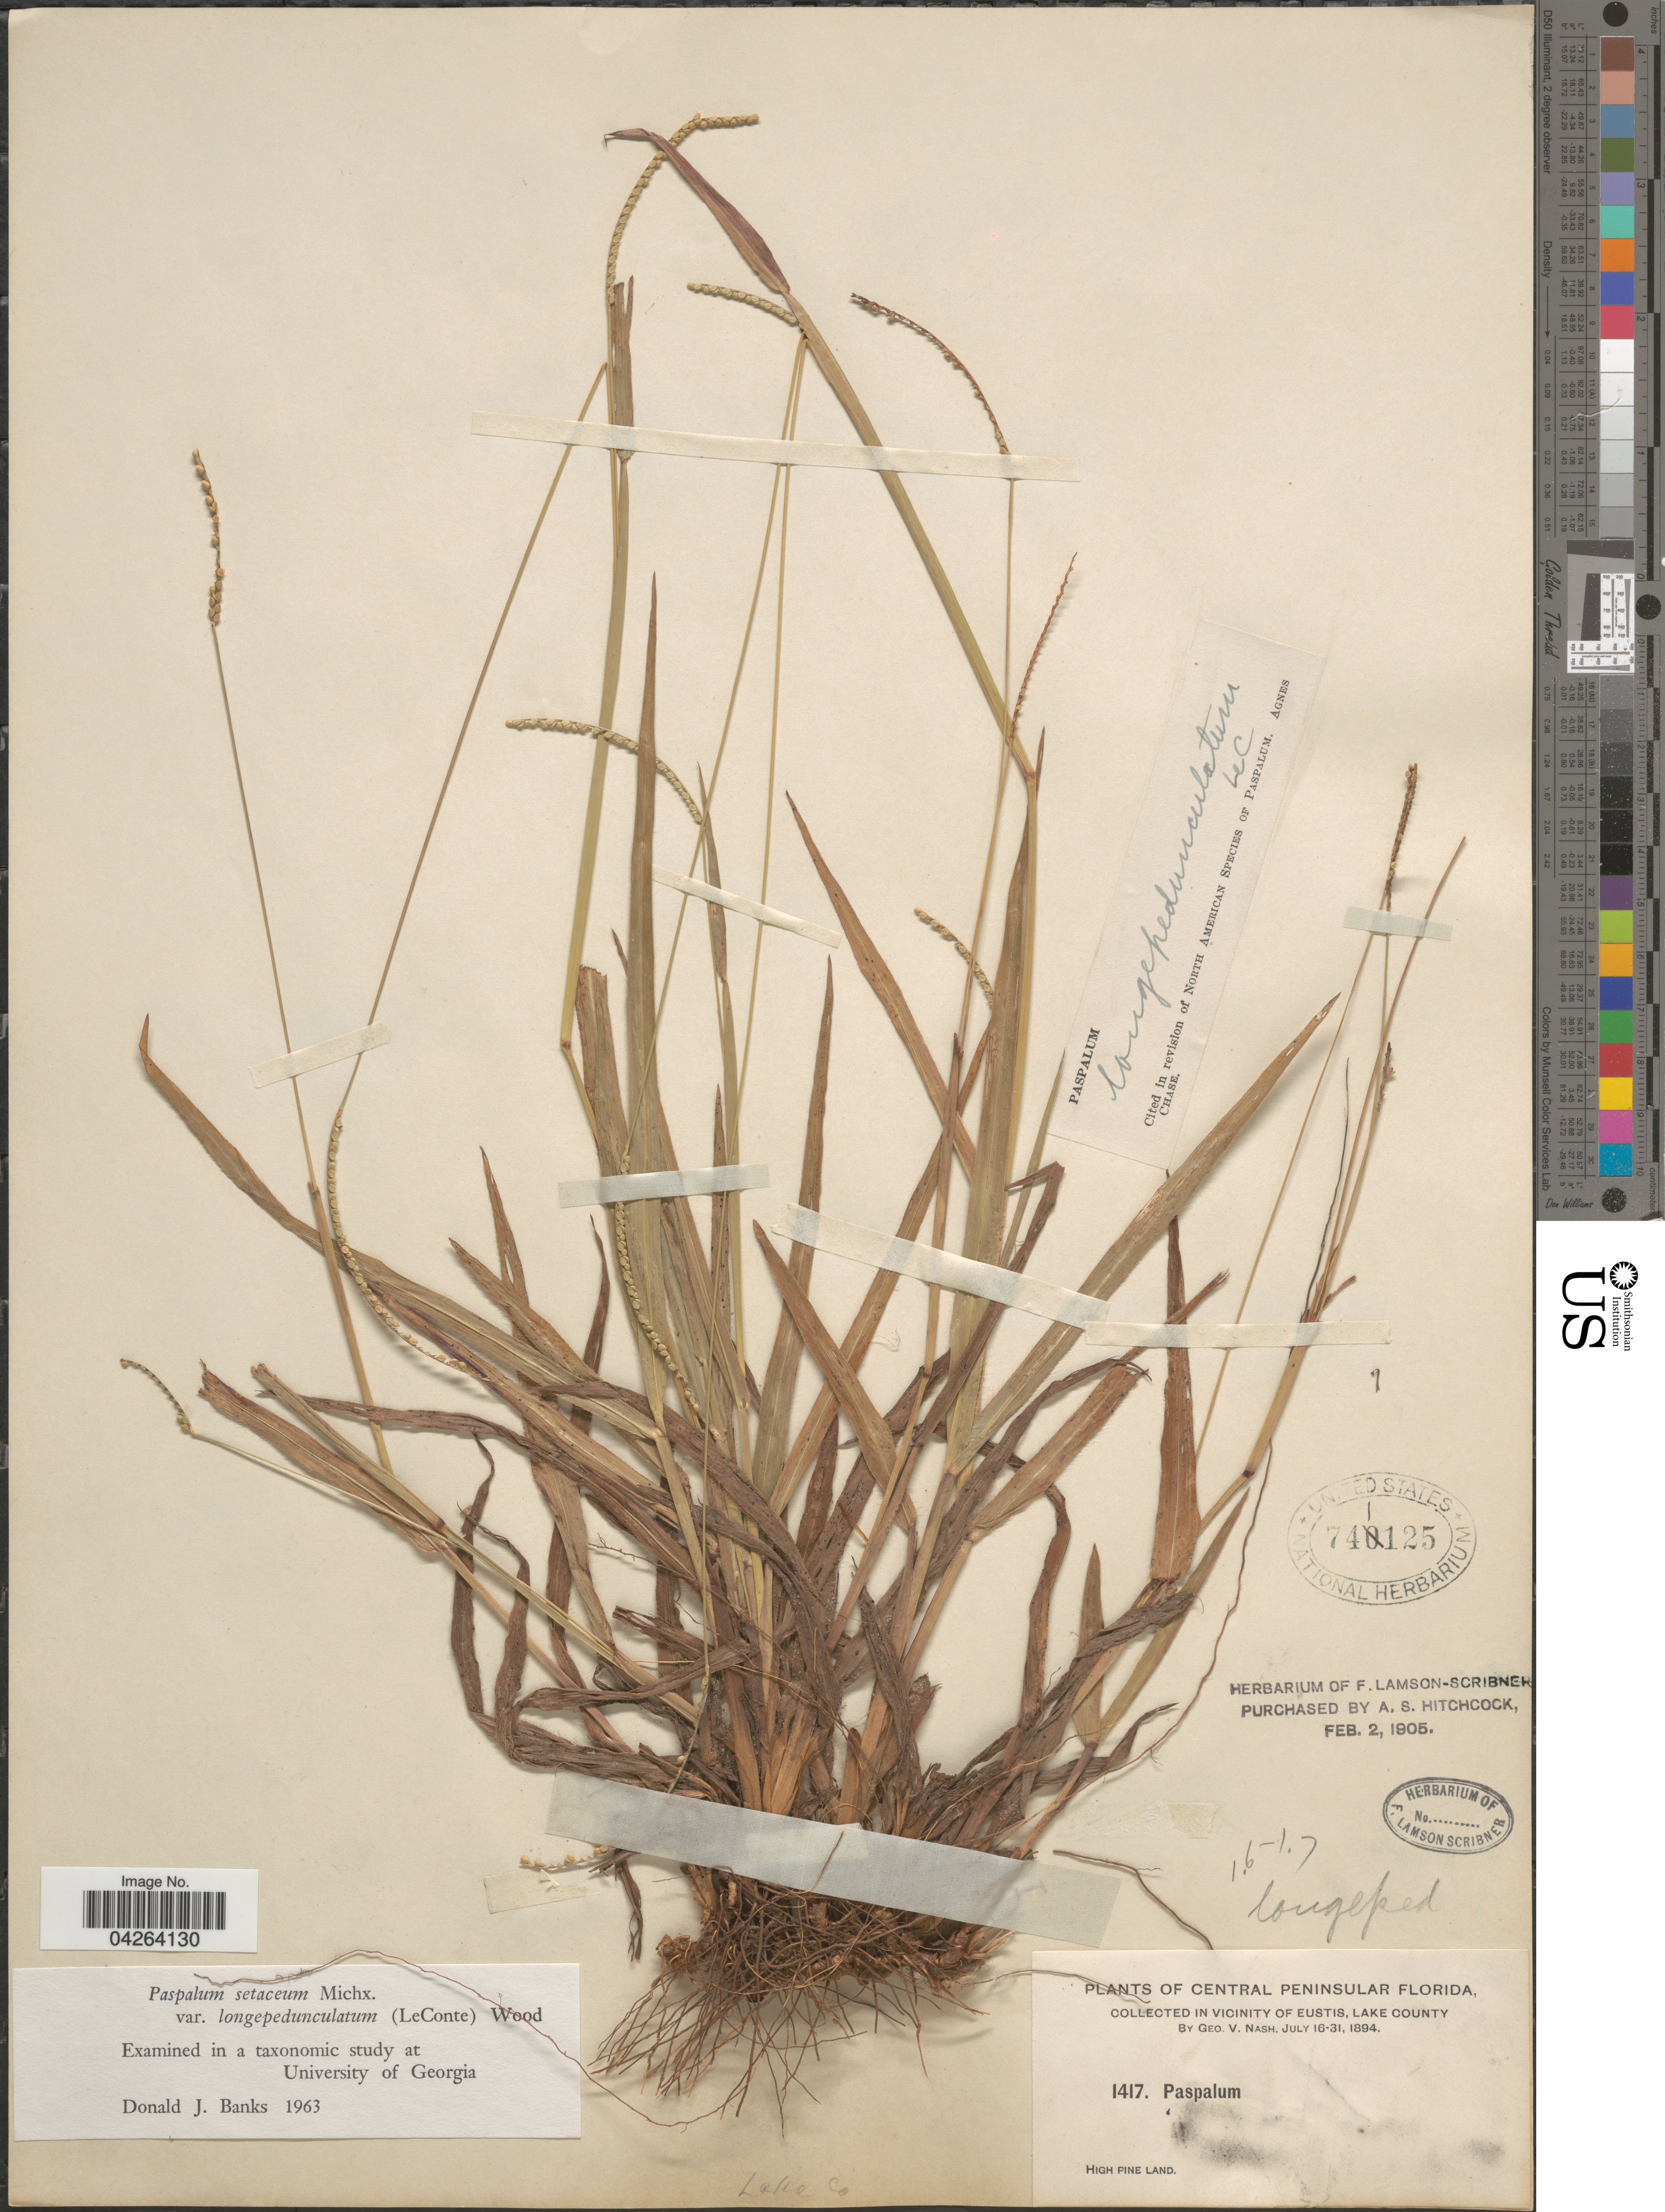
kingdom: Plantae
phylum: Tracheophyta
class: Liliopsida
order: Poales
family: Poaceae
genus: Paspalum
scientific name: Paspalum setaceum var. longipedunculatum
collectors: G. V. Nash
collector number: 1417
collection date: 1894-07-16/1894-07-31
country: United States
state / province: Florida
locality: Central Peninsular Florida. In vicinity of Eustis, Lake County. High Pine Land.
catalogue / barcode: US 741125